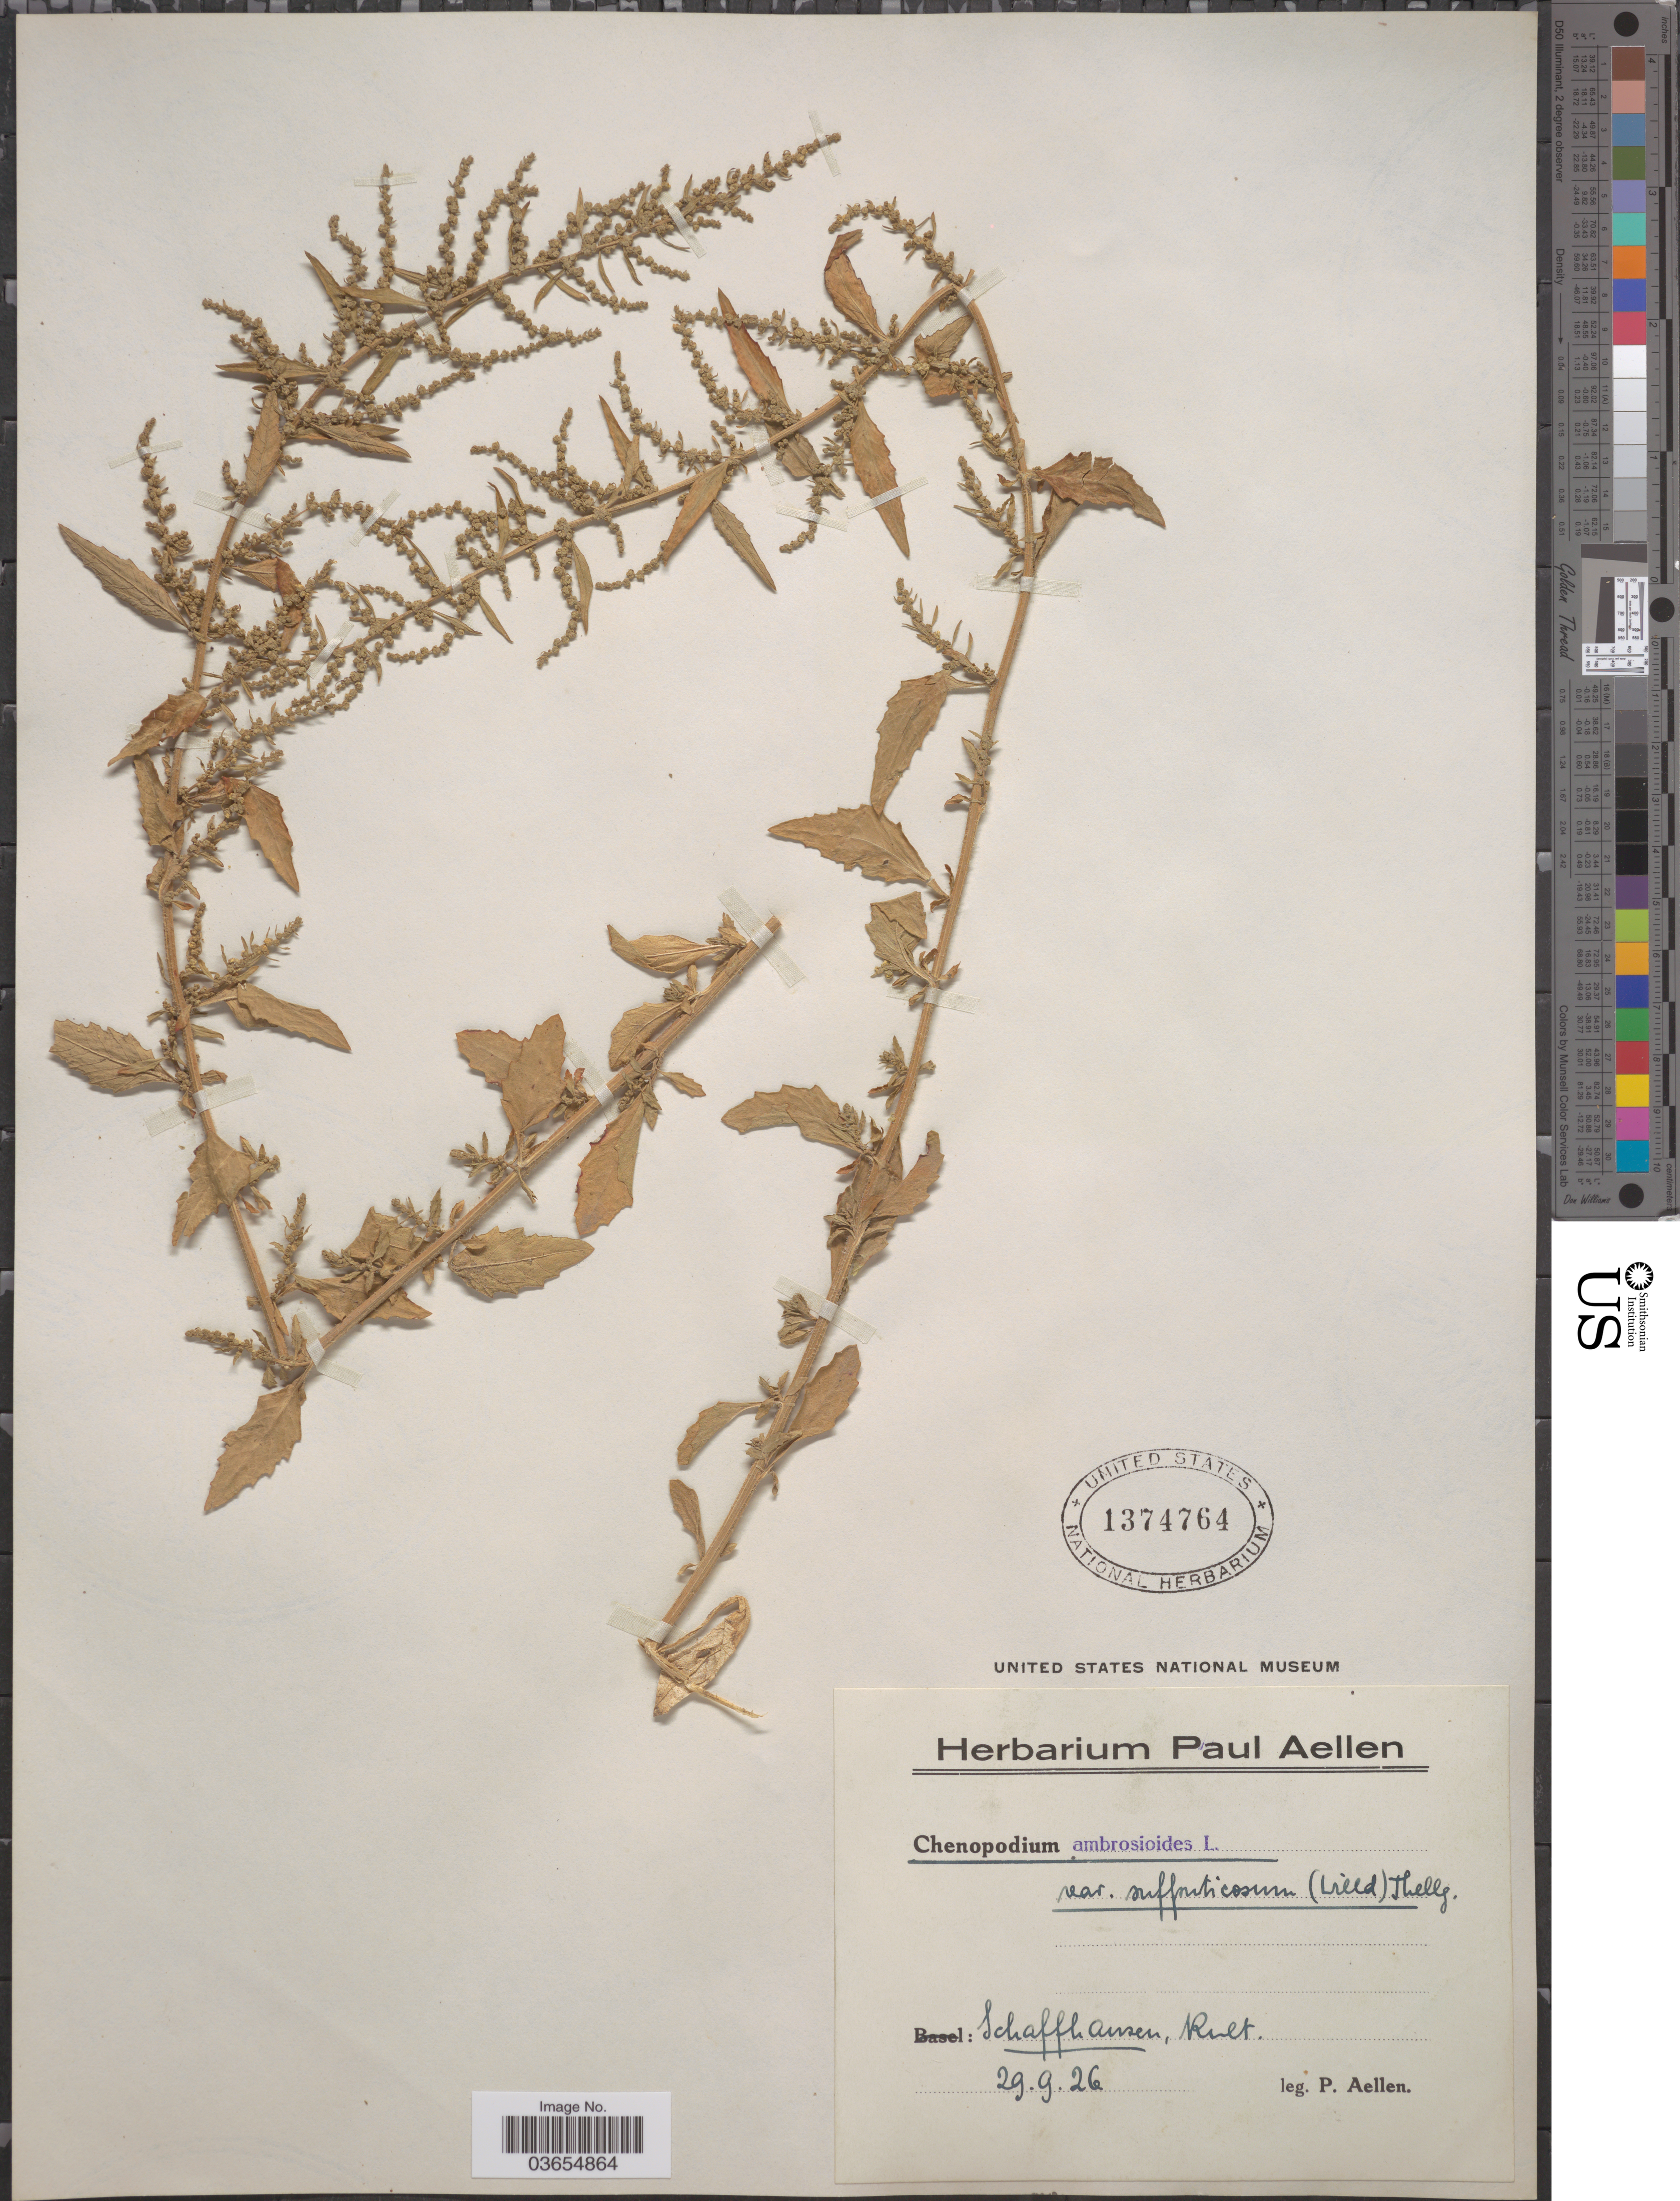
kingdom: Plantae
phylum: Tracheophyta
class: Magnoliopsida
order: Caryophyllales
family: Amaranthaceae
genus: Chenopodium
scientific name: Chenopodium ambrosioides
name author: L.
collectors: P. Aellen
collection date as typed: Transcribed d/m/y: 29/9/26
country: Switzerland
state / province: Schaffhausen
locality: Kult.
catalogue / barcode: US 1374764